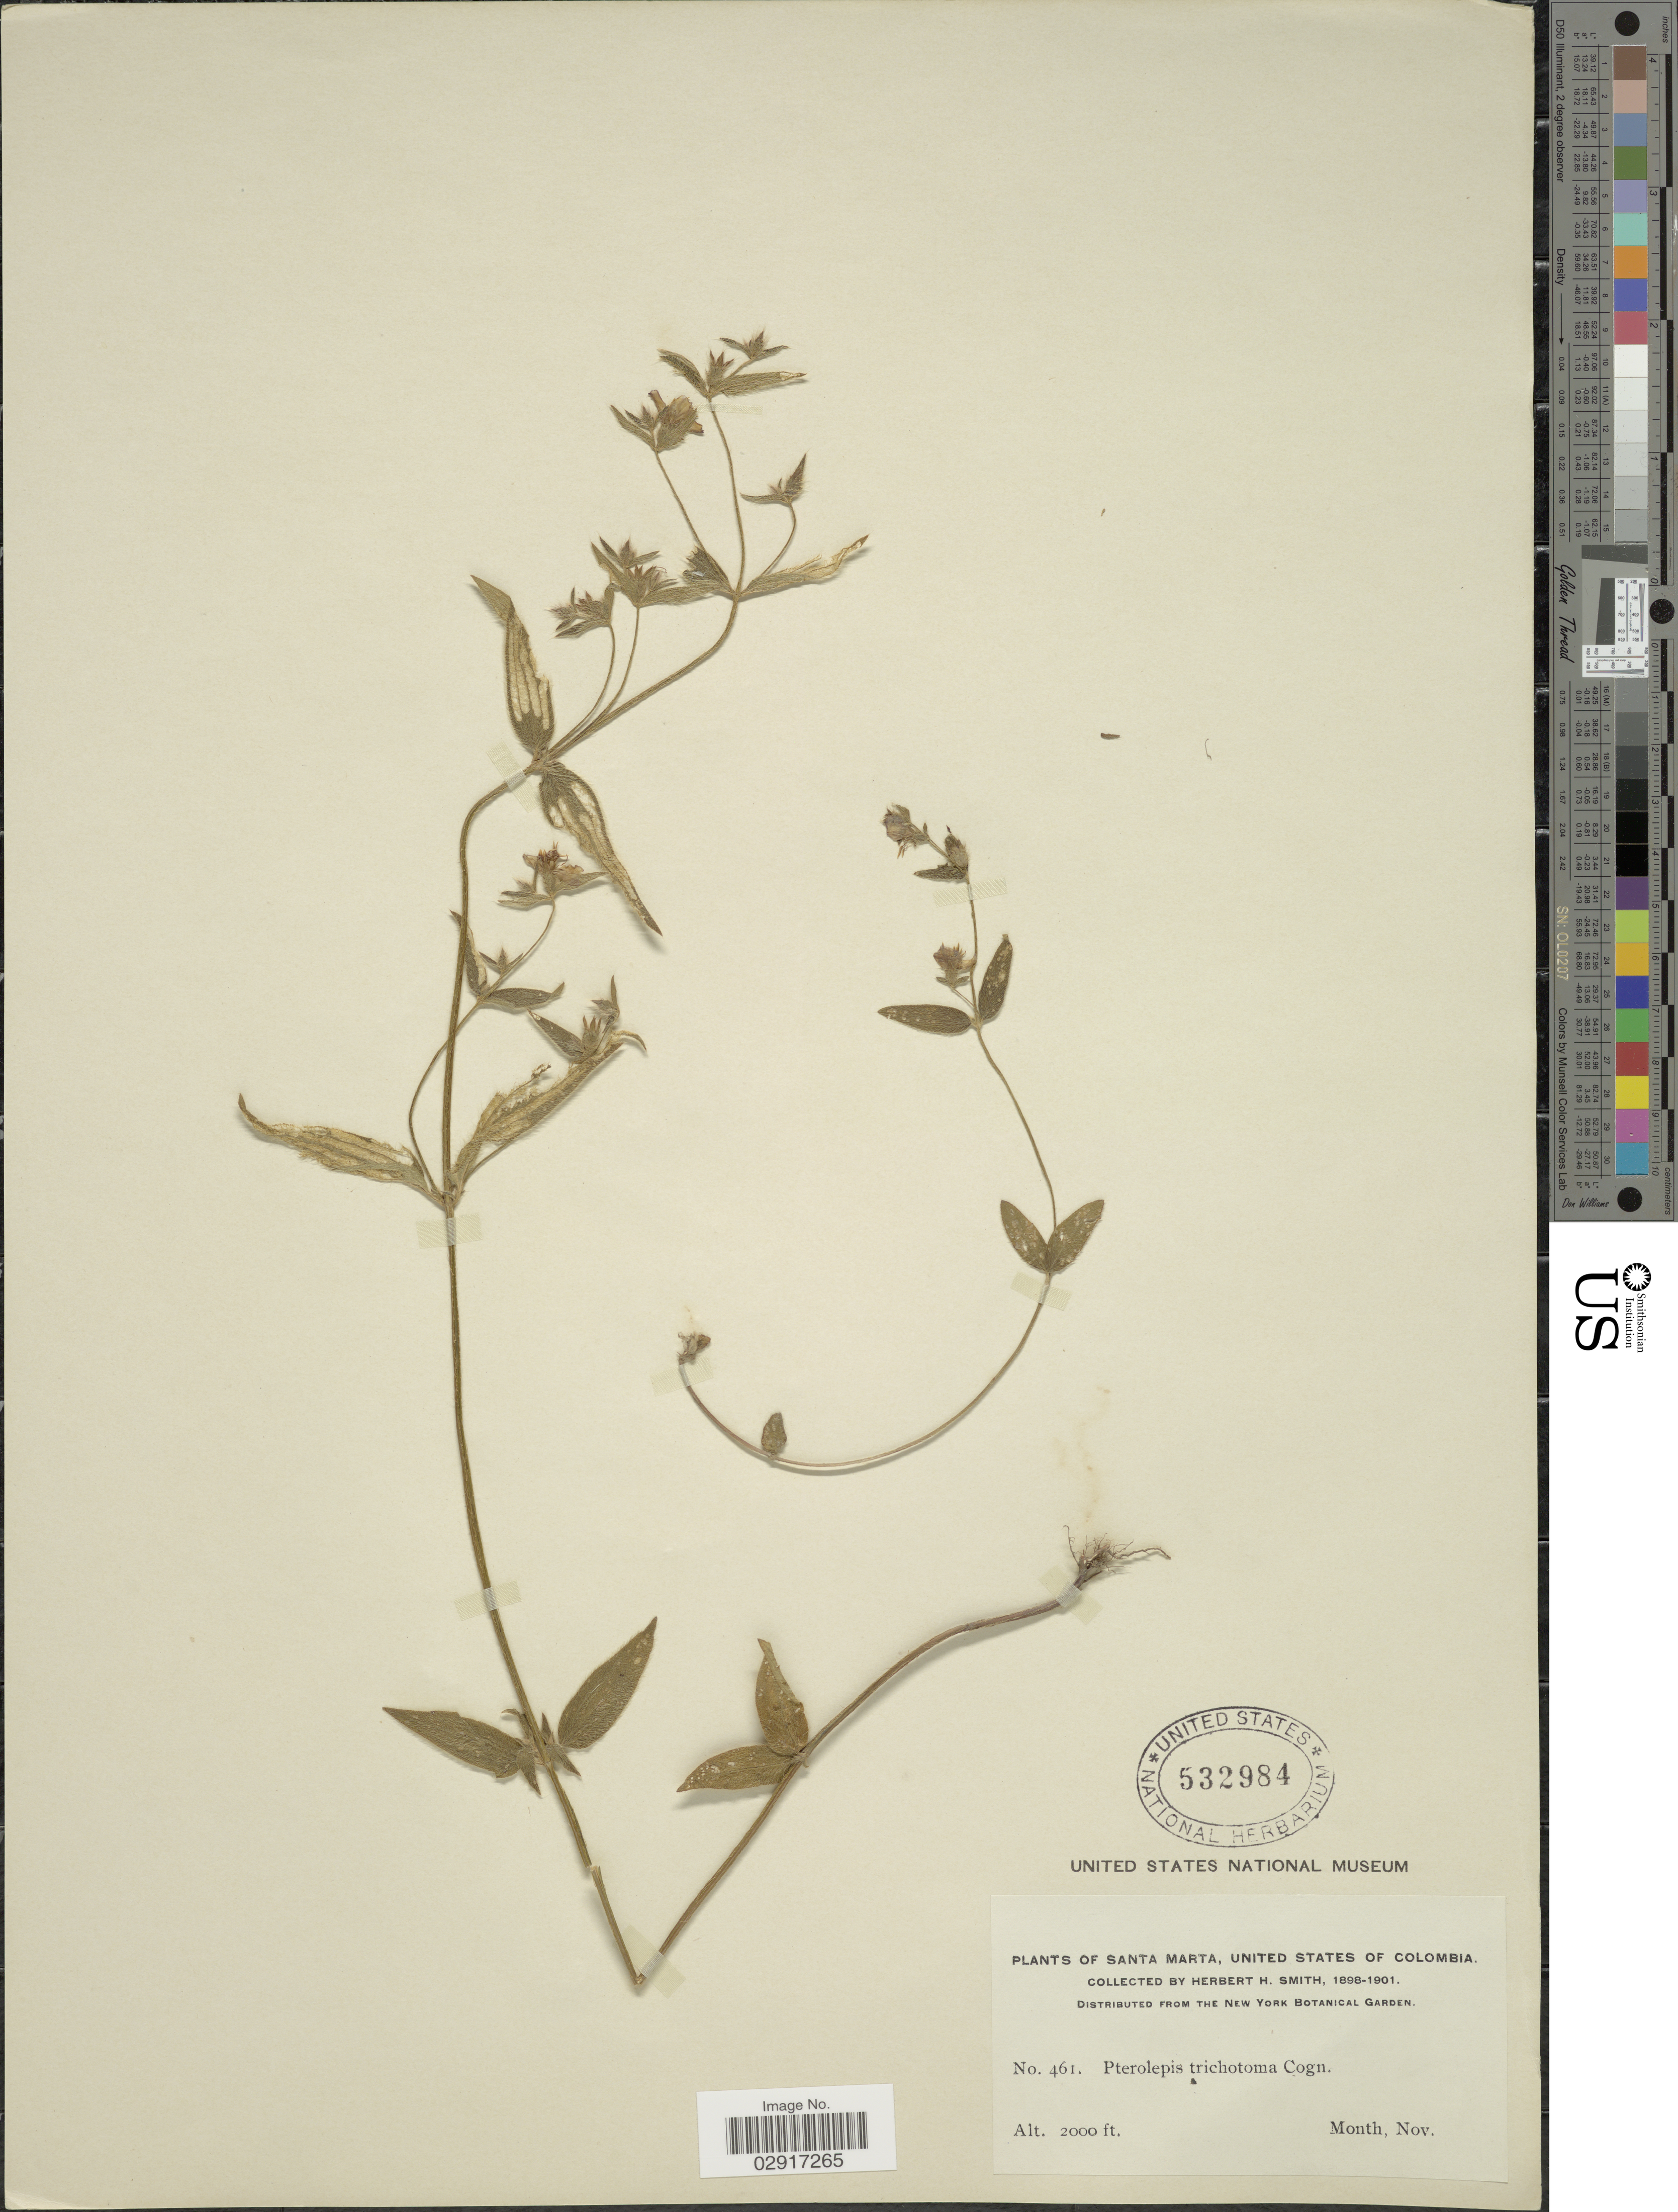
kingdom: Plantae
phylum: Tracheophyta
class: Magnoliopsida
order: Myrtales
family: Melastomataceae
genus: Pterolepis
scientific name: Pterolepis trichotoma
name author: (Rottb.) Cogn.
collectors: Herbert H. Smith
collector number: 461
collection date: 1898-11/1901-11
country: Colombia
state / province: Magdalena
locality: Santa Marta, United States of Colombia.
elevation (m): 610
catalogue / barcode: US 532984